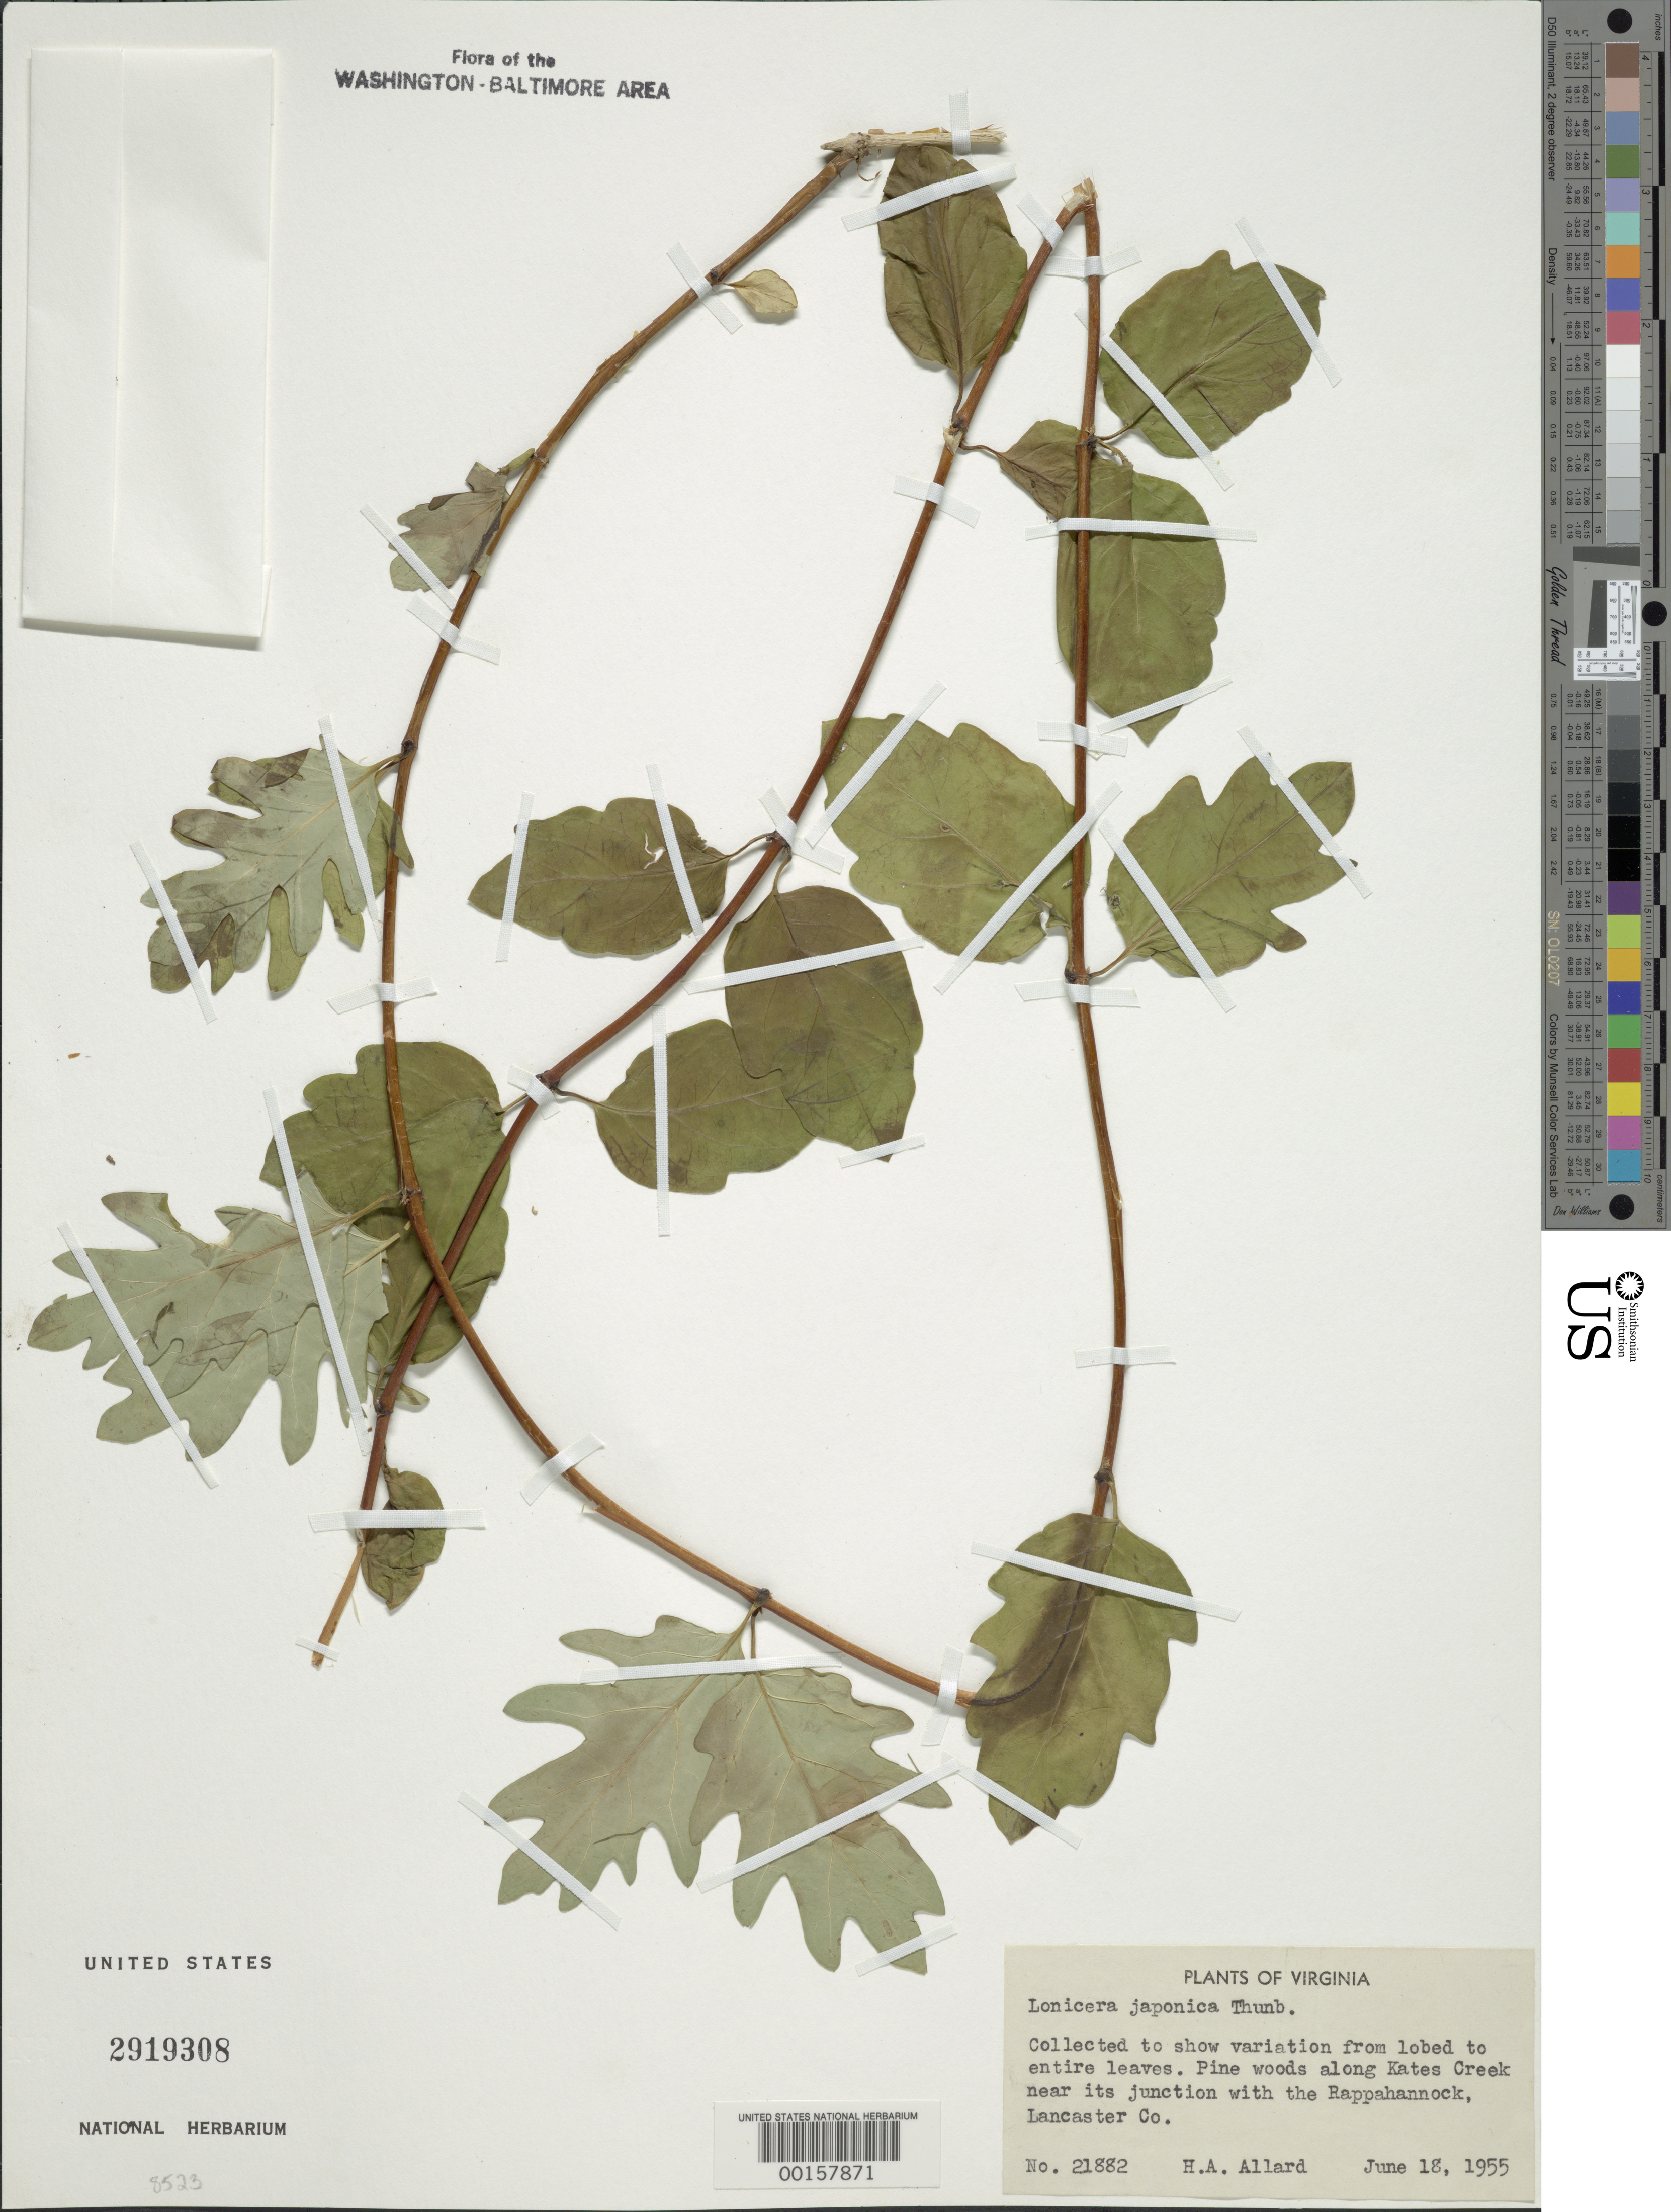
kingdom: Plantae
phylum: Tracheophyta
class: Magnoliopsida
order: Dipsacales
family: Caprifoliaceae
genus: Lonicera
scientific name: Lonicera japonica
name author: Thunb.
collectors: H. A. Allard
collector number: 21882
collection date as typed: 18 Jun 1955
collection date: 1955-06-18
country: United States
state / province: Virginia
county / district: Lancaster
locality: Kates Creek near junction with Rappahannock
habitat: Pine woods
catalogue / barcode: US 2919308